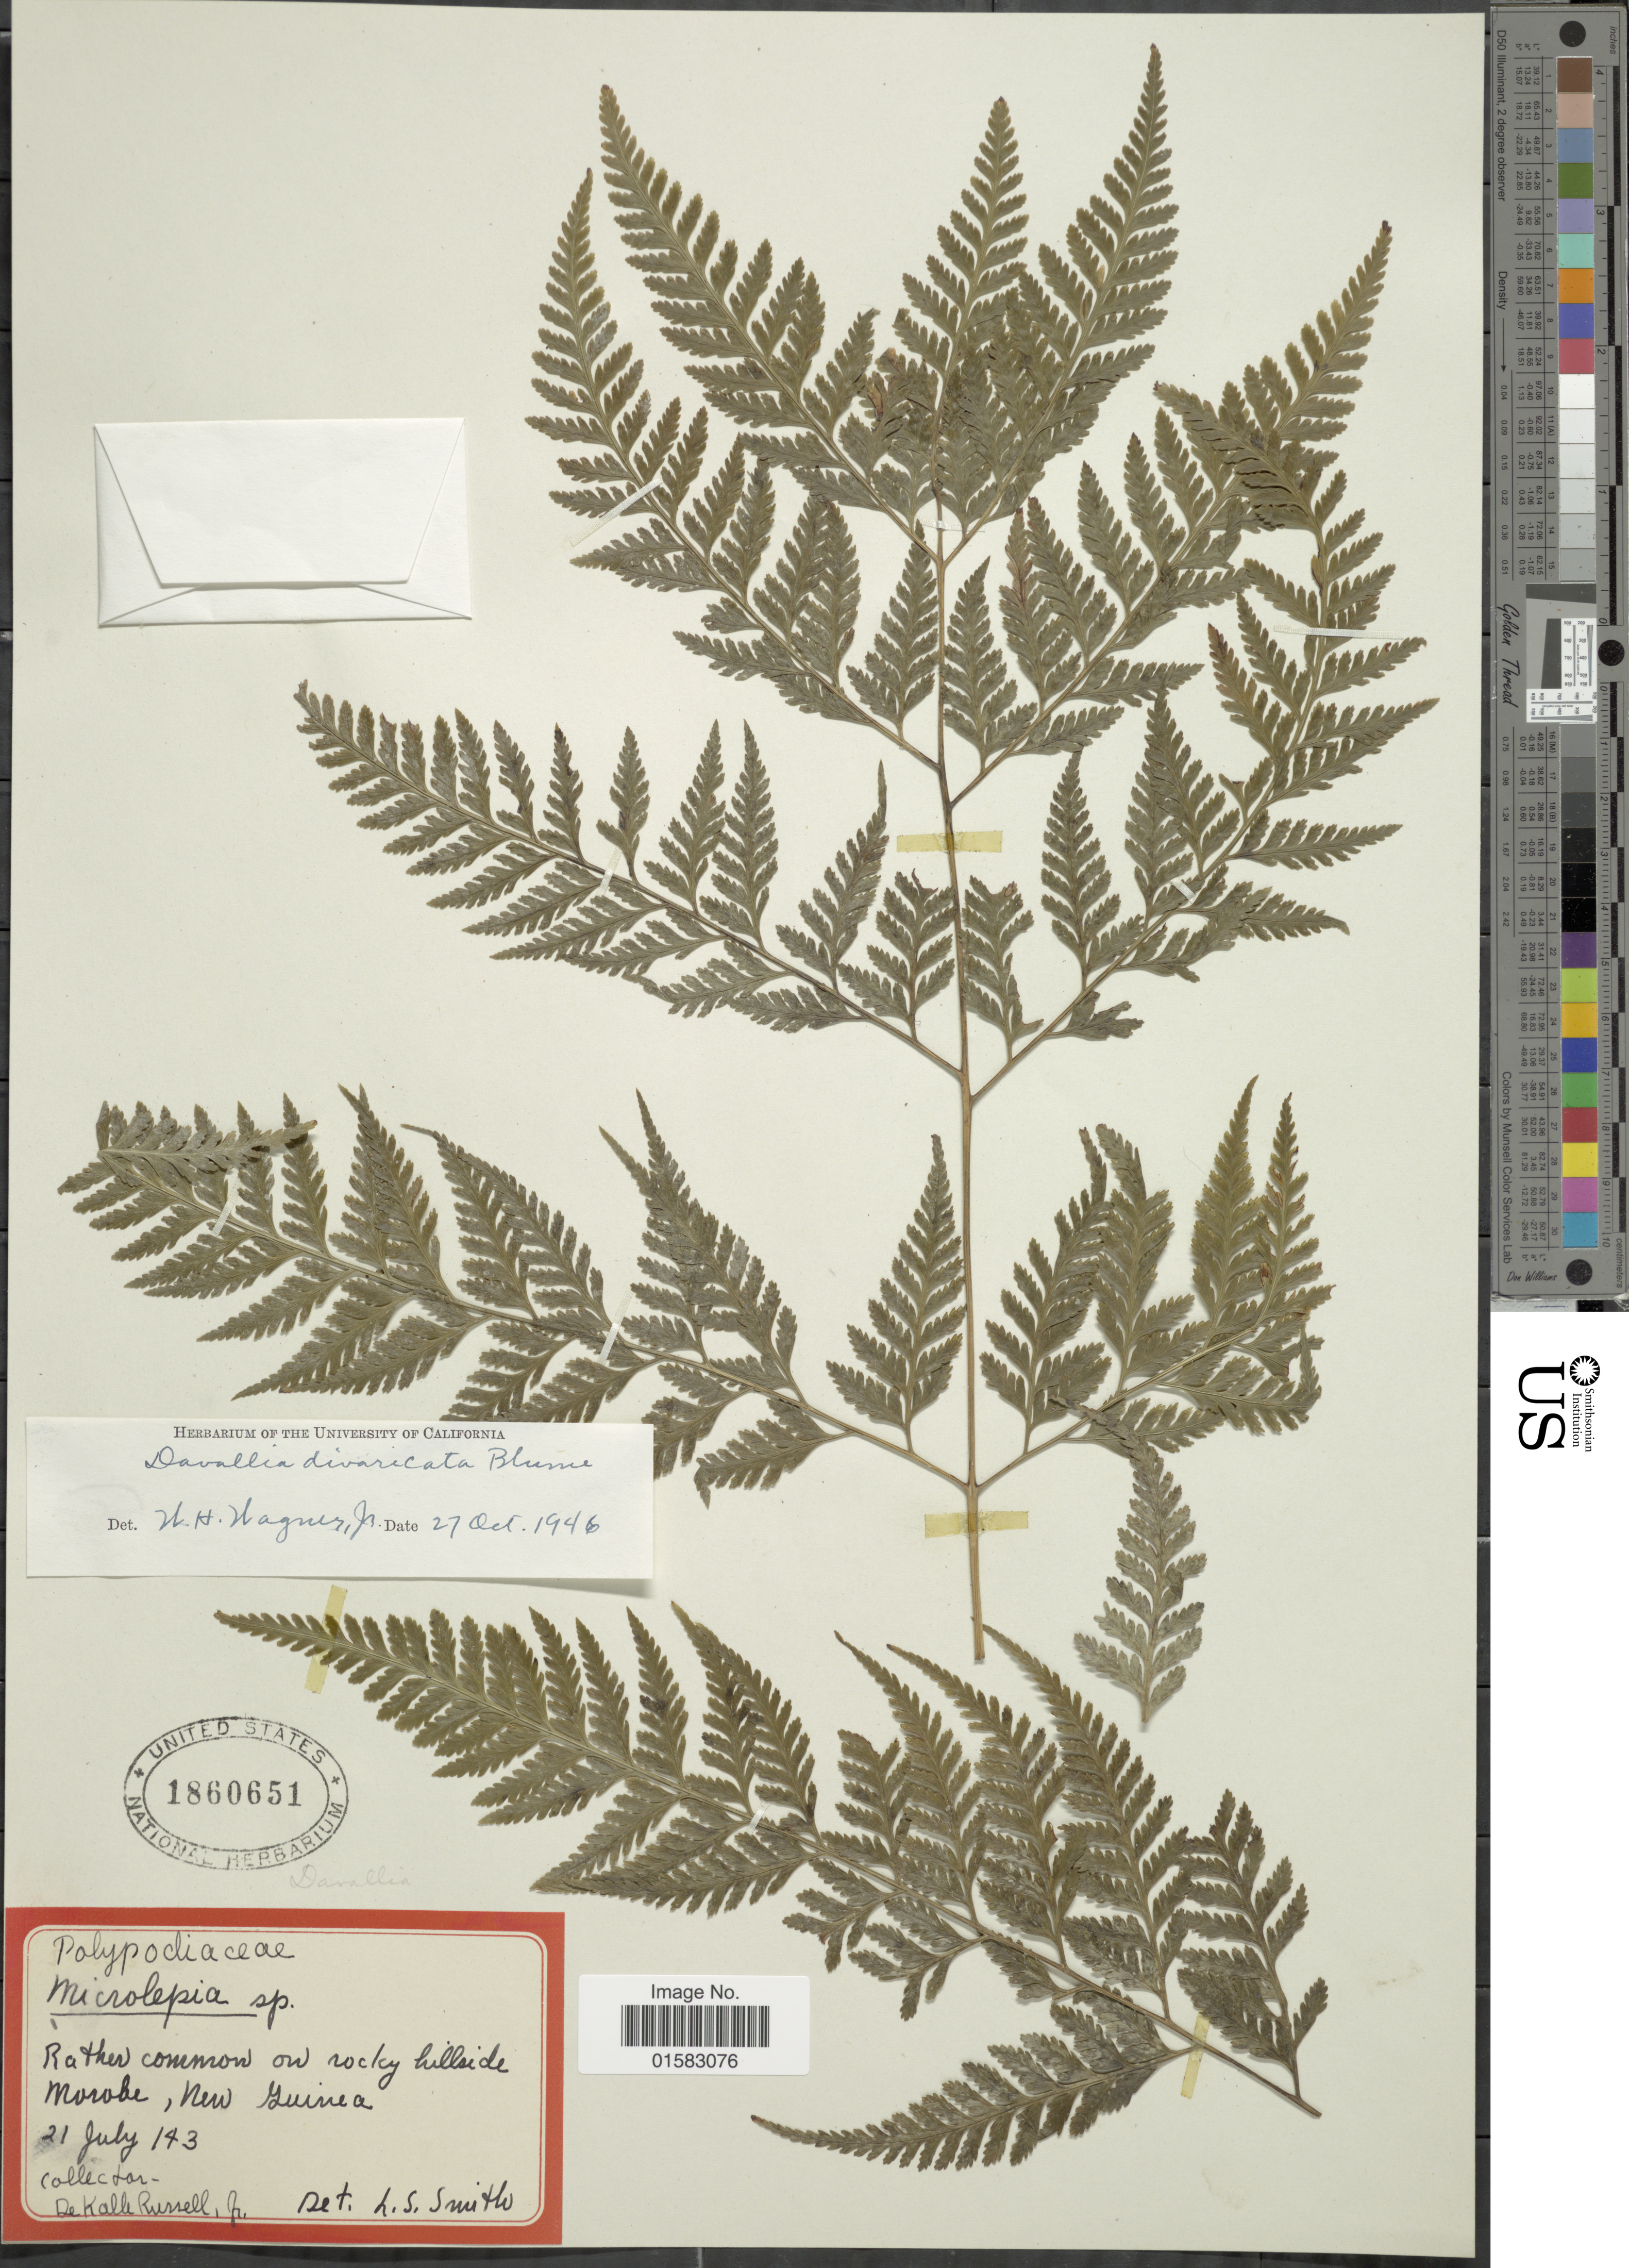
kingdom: Plantae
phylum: Tracheophyta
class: Polypodiopsida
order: Polypodiales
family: Davalliaceae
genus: Davallia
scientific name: Davallia divaricata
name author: Blume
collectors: D. K. Russell Jr.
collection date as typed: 143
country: Papua New Guinea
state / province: Morobe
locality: New Guinea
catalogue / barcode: US 1860651